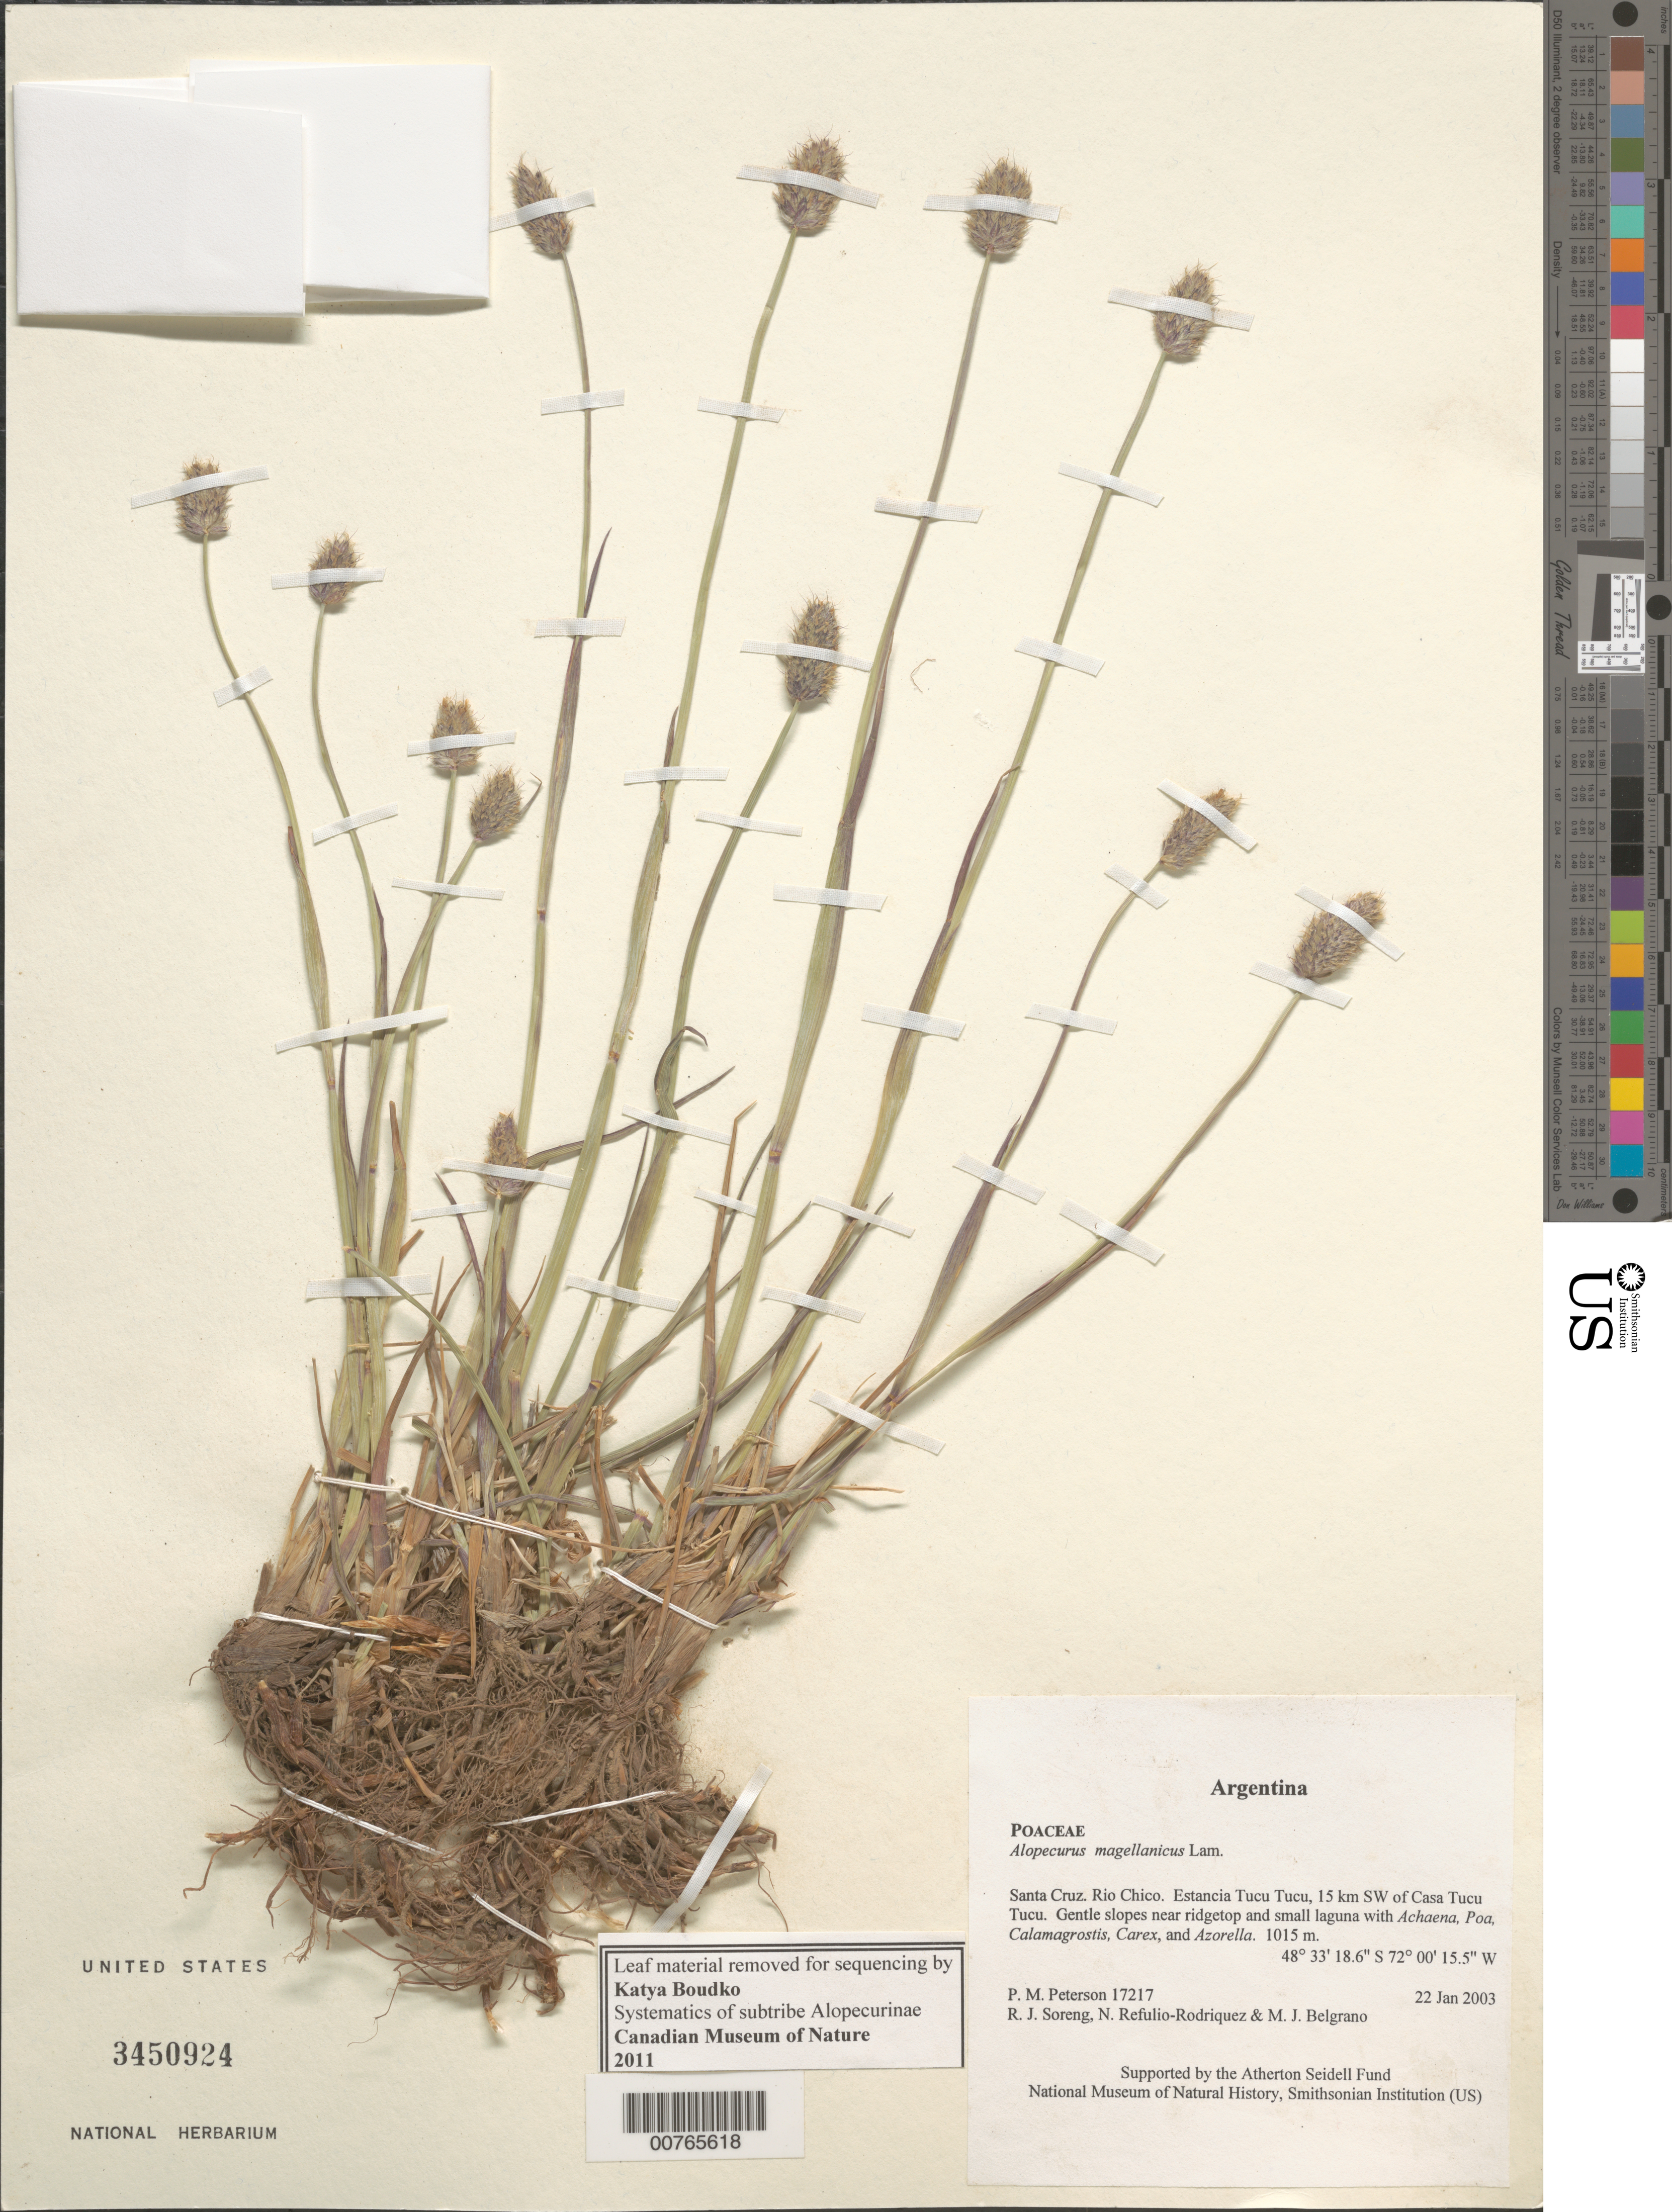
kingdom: Plantae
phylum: Tracheophyta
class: Liliopsida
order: Poales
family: Poaceae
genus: Alopecurus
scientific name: Alopecurus magellanicus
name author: Lam.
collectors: P. M. Peterson, R. J. Soreng, N. Refulio-Rodríguez & M. Belgrano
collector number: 17217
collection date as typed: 22 Jan 2003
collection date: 2003-01-22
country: Argentina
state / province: Santa Cruz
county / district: Rio Chico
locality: Estancia Tucu Tucu, 15 km SW of Casa Tucu Tucu. Gentle slopes near ridgetop and small laguna with Achaena, Poa, Calamagrostis, Carex, and Azorella.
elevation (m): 1015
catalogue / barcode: US 3450924